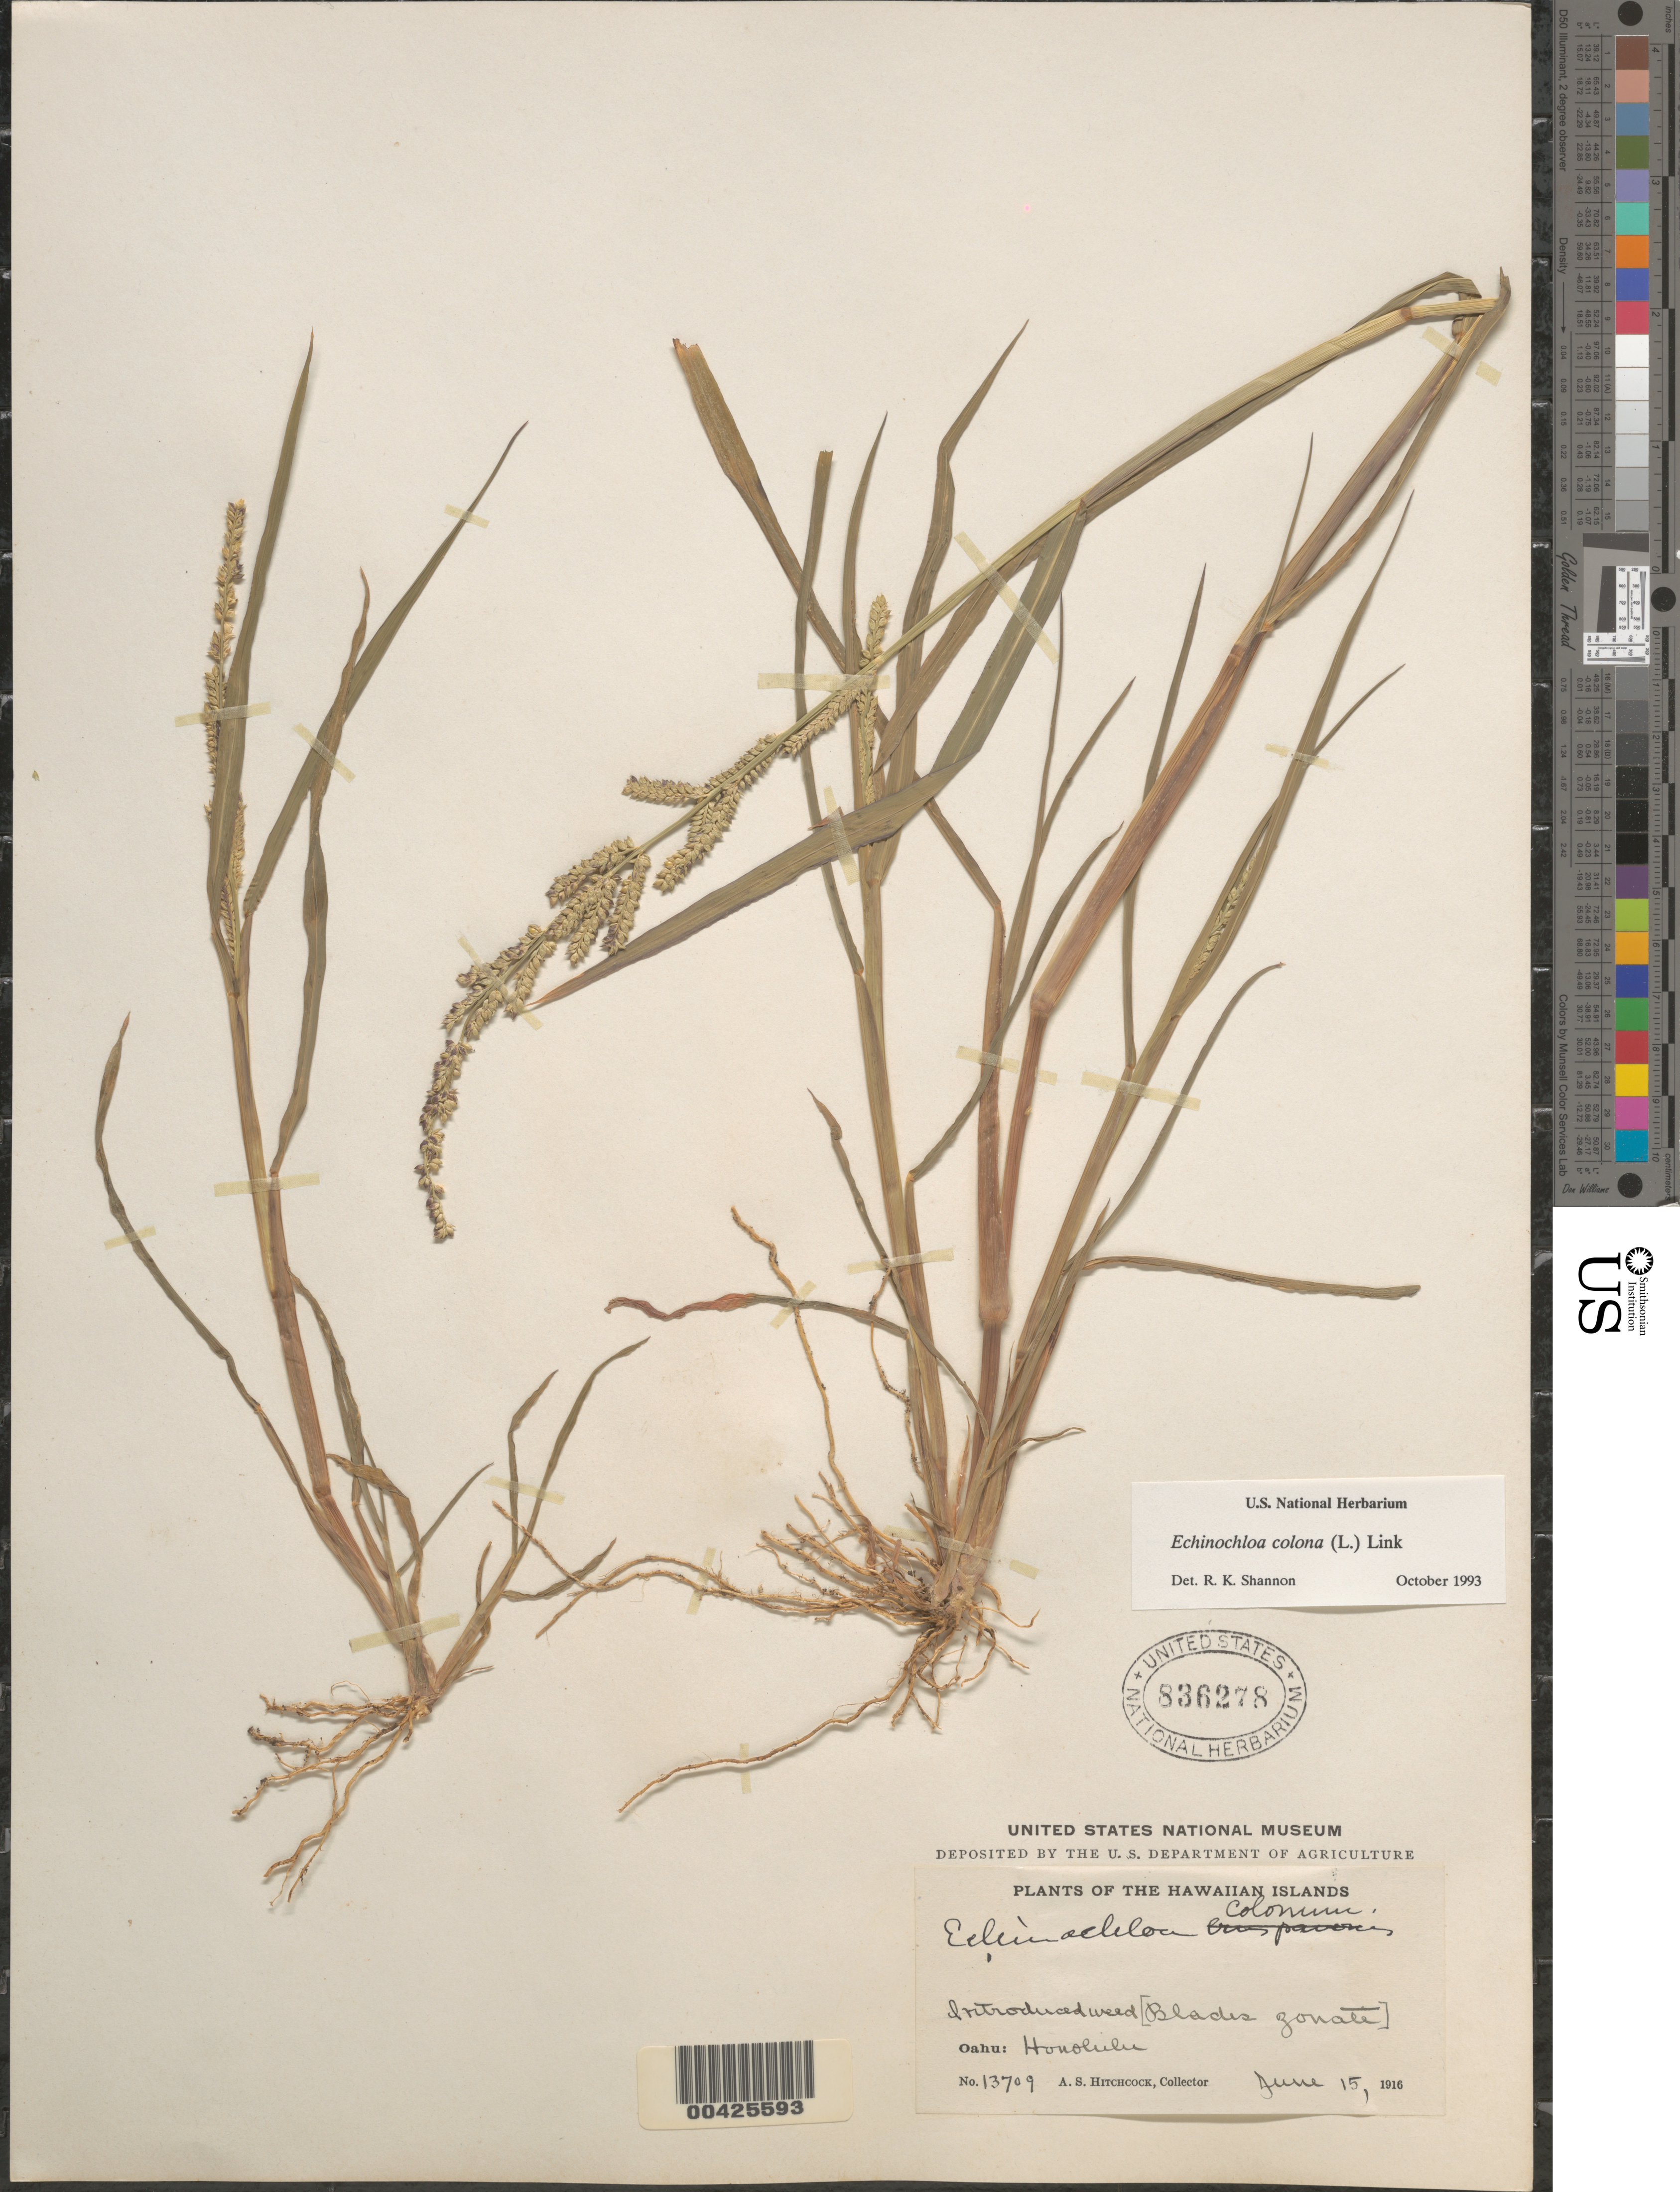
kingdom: Plantae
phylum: Tracheophyta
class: Liliopsida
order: Poales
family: Poaceae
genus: Echinochloa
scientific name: Echinochloa colona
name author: (L.) Link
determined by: Shannon, R. K., (UNITED STATES)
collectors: A. S. Hitchcock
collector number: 13709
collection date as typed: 15 Jun 1916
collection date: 1916-06-15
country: United States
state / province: Hawaii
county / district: Honolulu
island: Oahu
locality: Honolulu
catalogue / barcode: US 836278